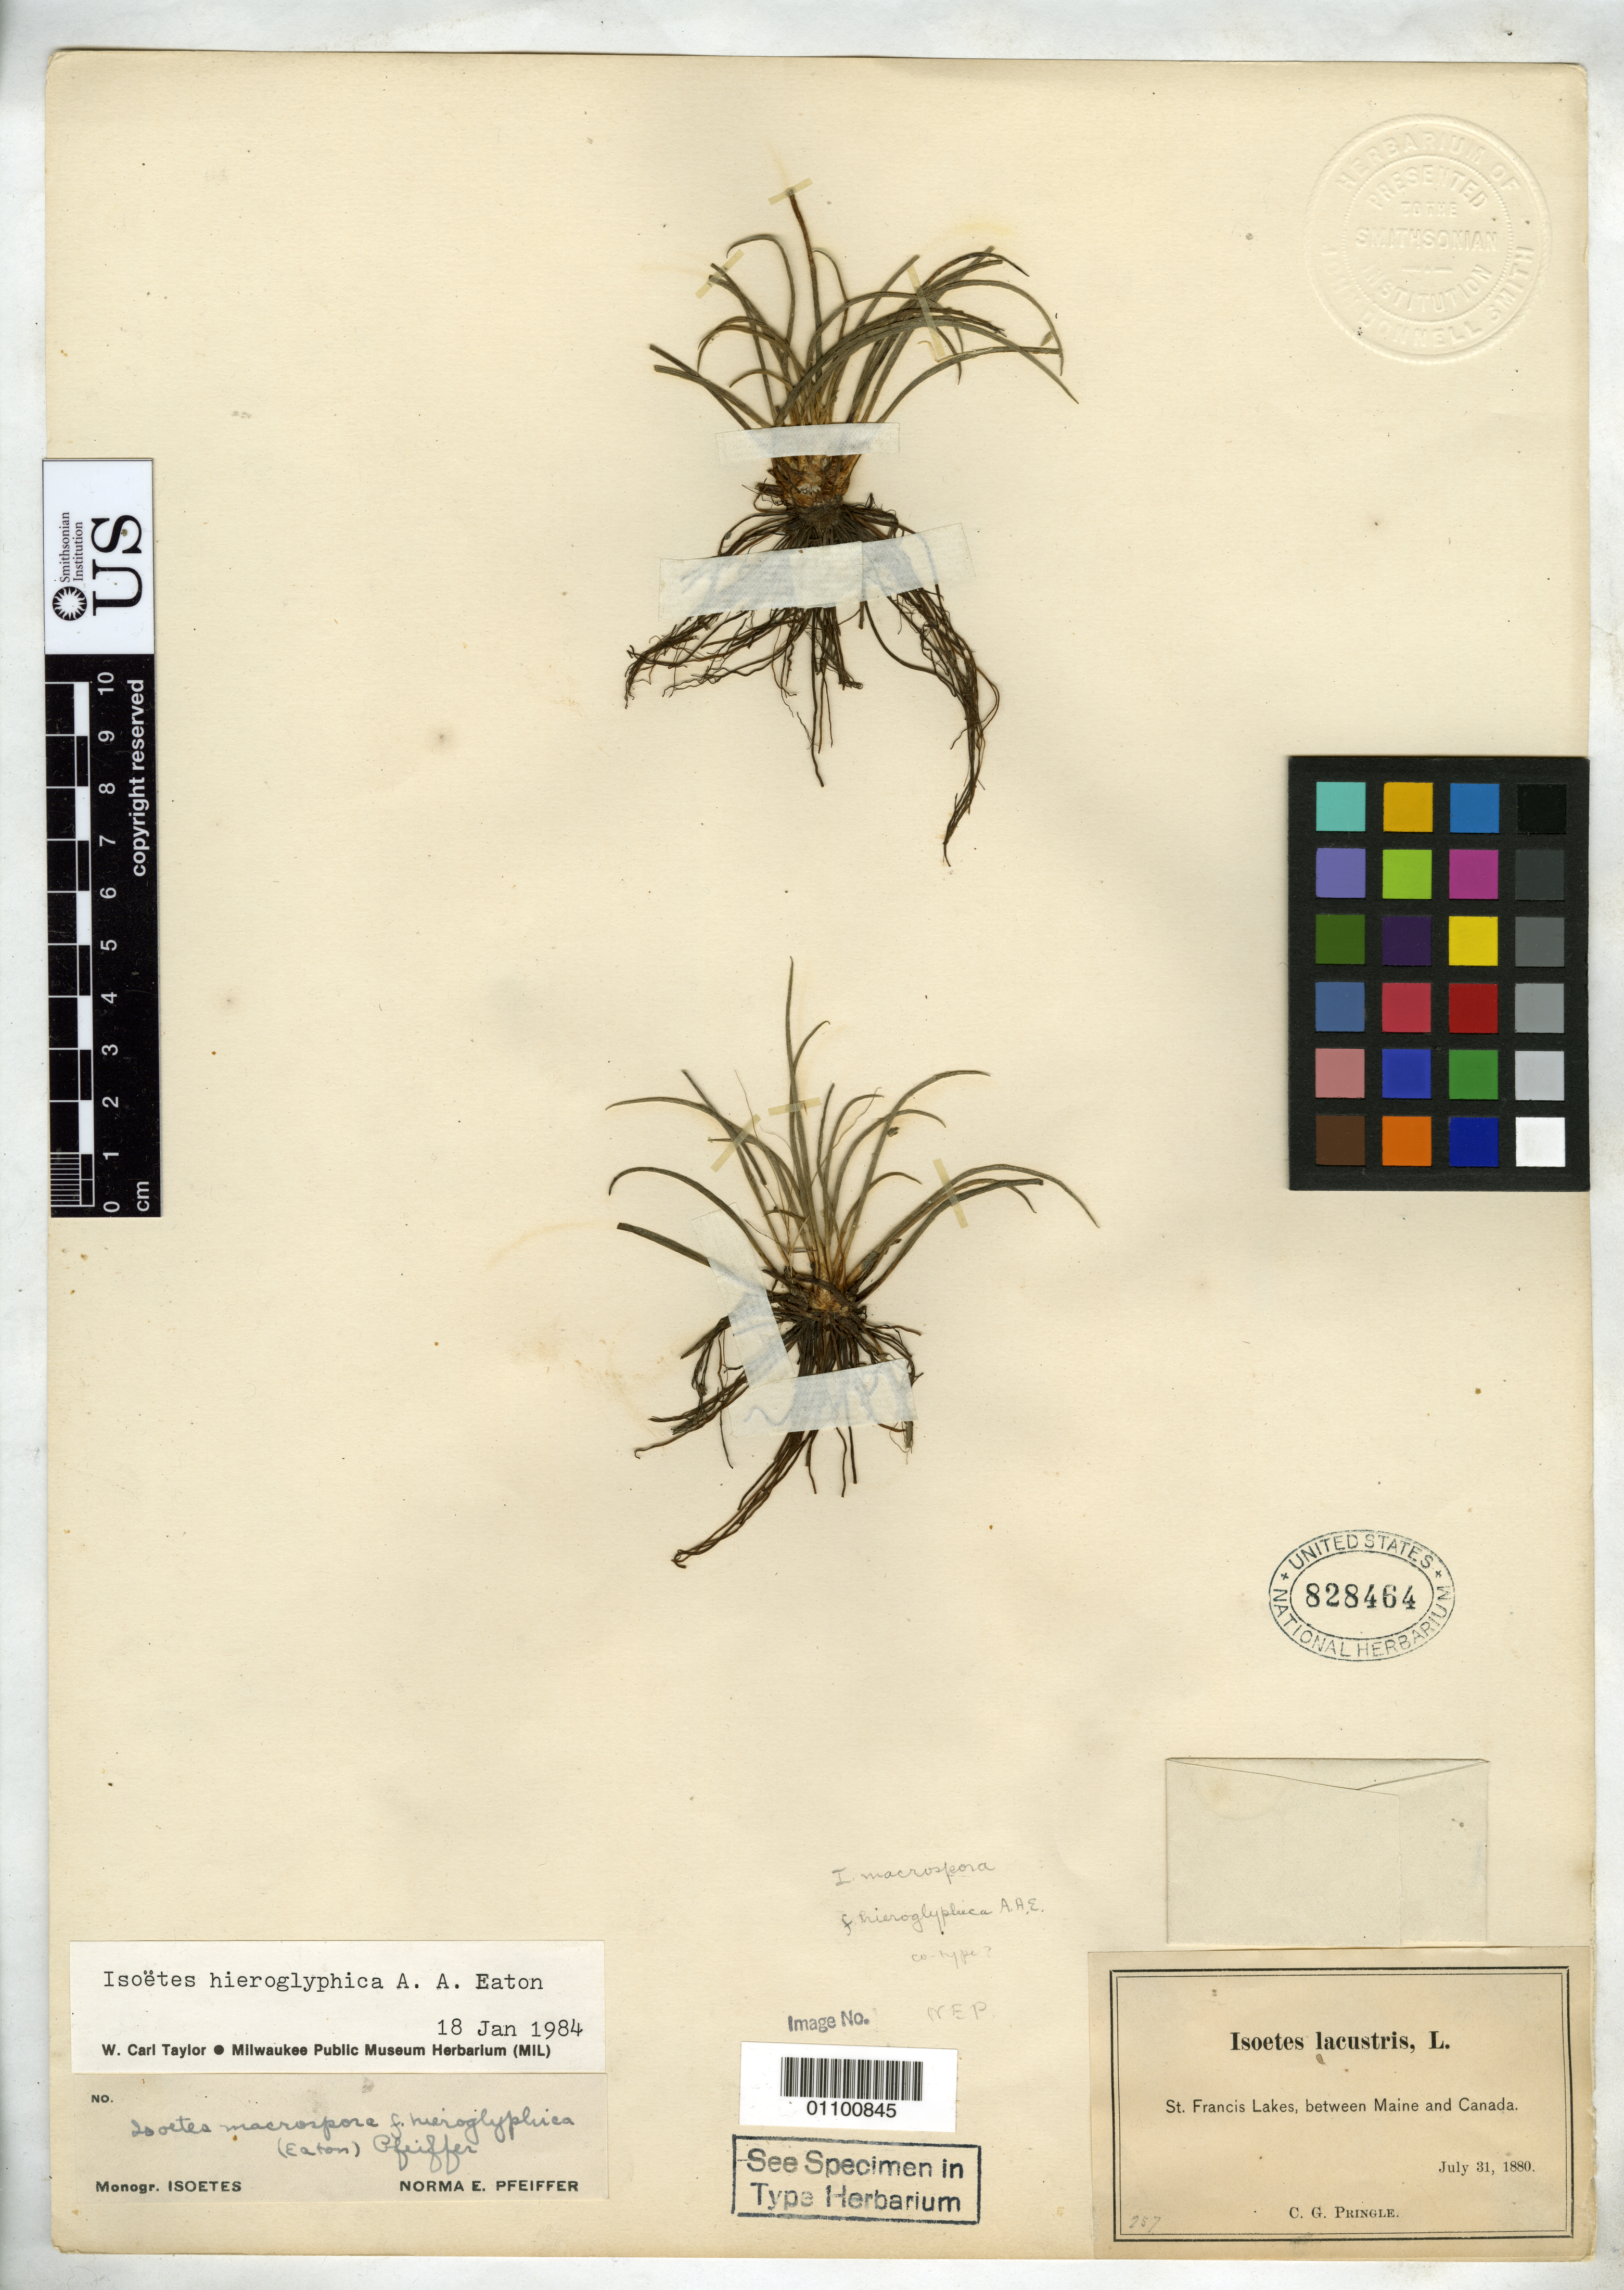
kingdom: Plantae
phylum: Tracheophyta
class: Lycopodiopsida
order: Isoetales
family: Isoetaceae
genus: Isoetes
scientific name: Isoetes hieroglyphica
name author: A.A. Eaton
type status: Isotype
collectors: C. G. Pringle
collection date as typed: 31 Jul 1880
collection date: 1880-07-31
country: United States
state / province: Maine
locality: St. Francis lakes between Maine and Canada.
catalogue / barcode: US 828464